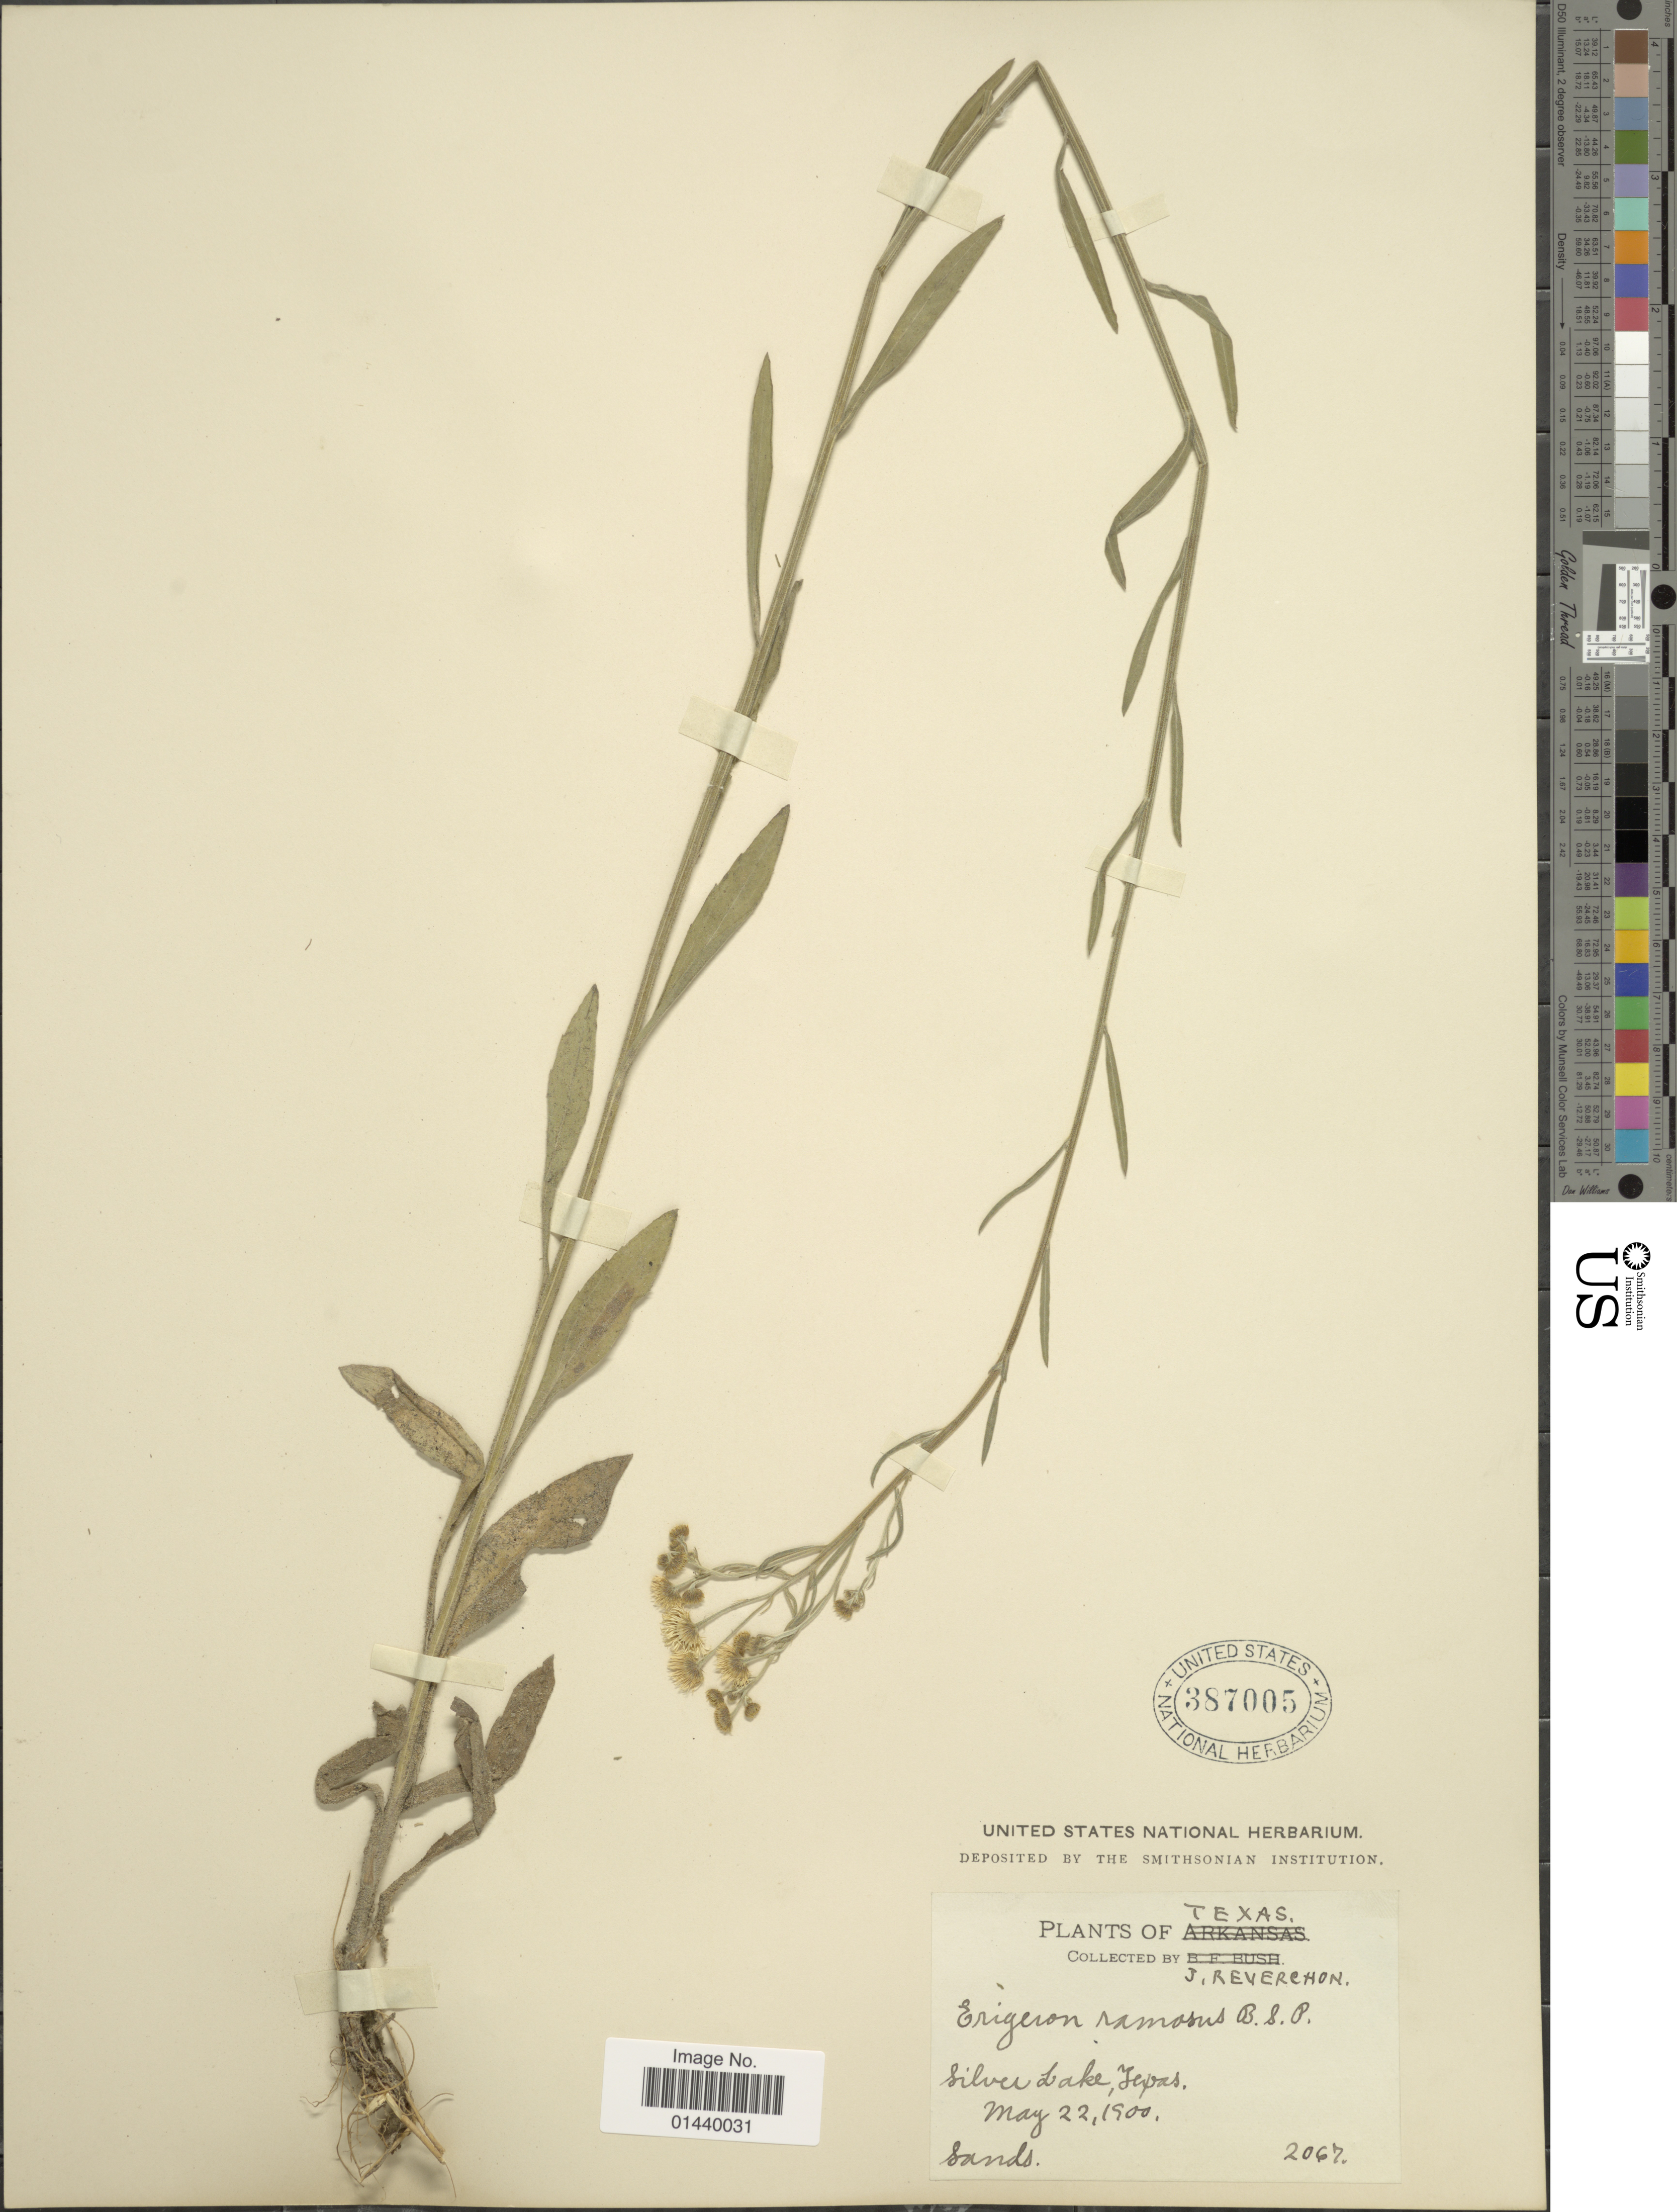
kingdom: Plantae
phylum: Tracheophyta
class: Magnoliopsida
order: Asterales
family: Asteraceae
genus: Erigeron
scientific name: Erigeron strigosus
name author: Muhl. ex Willd.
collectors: J. Reverchon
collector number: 2067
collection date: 1900-05-22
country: United States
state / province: Texas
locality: Silver Lake.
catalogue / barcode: US 387005